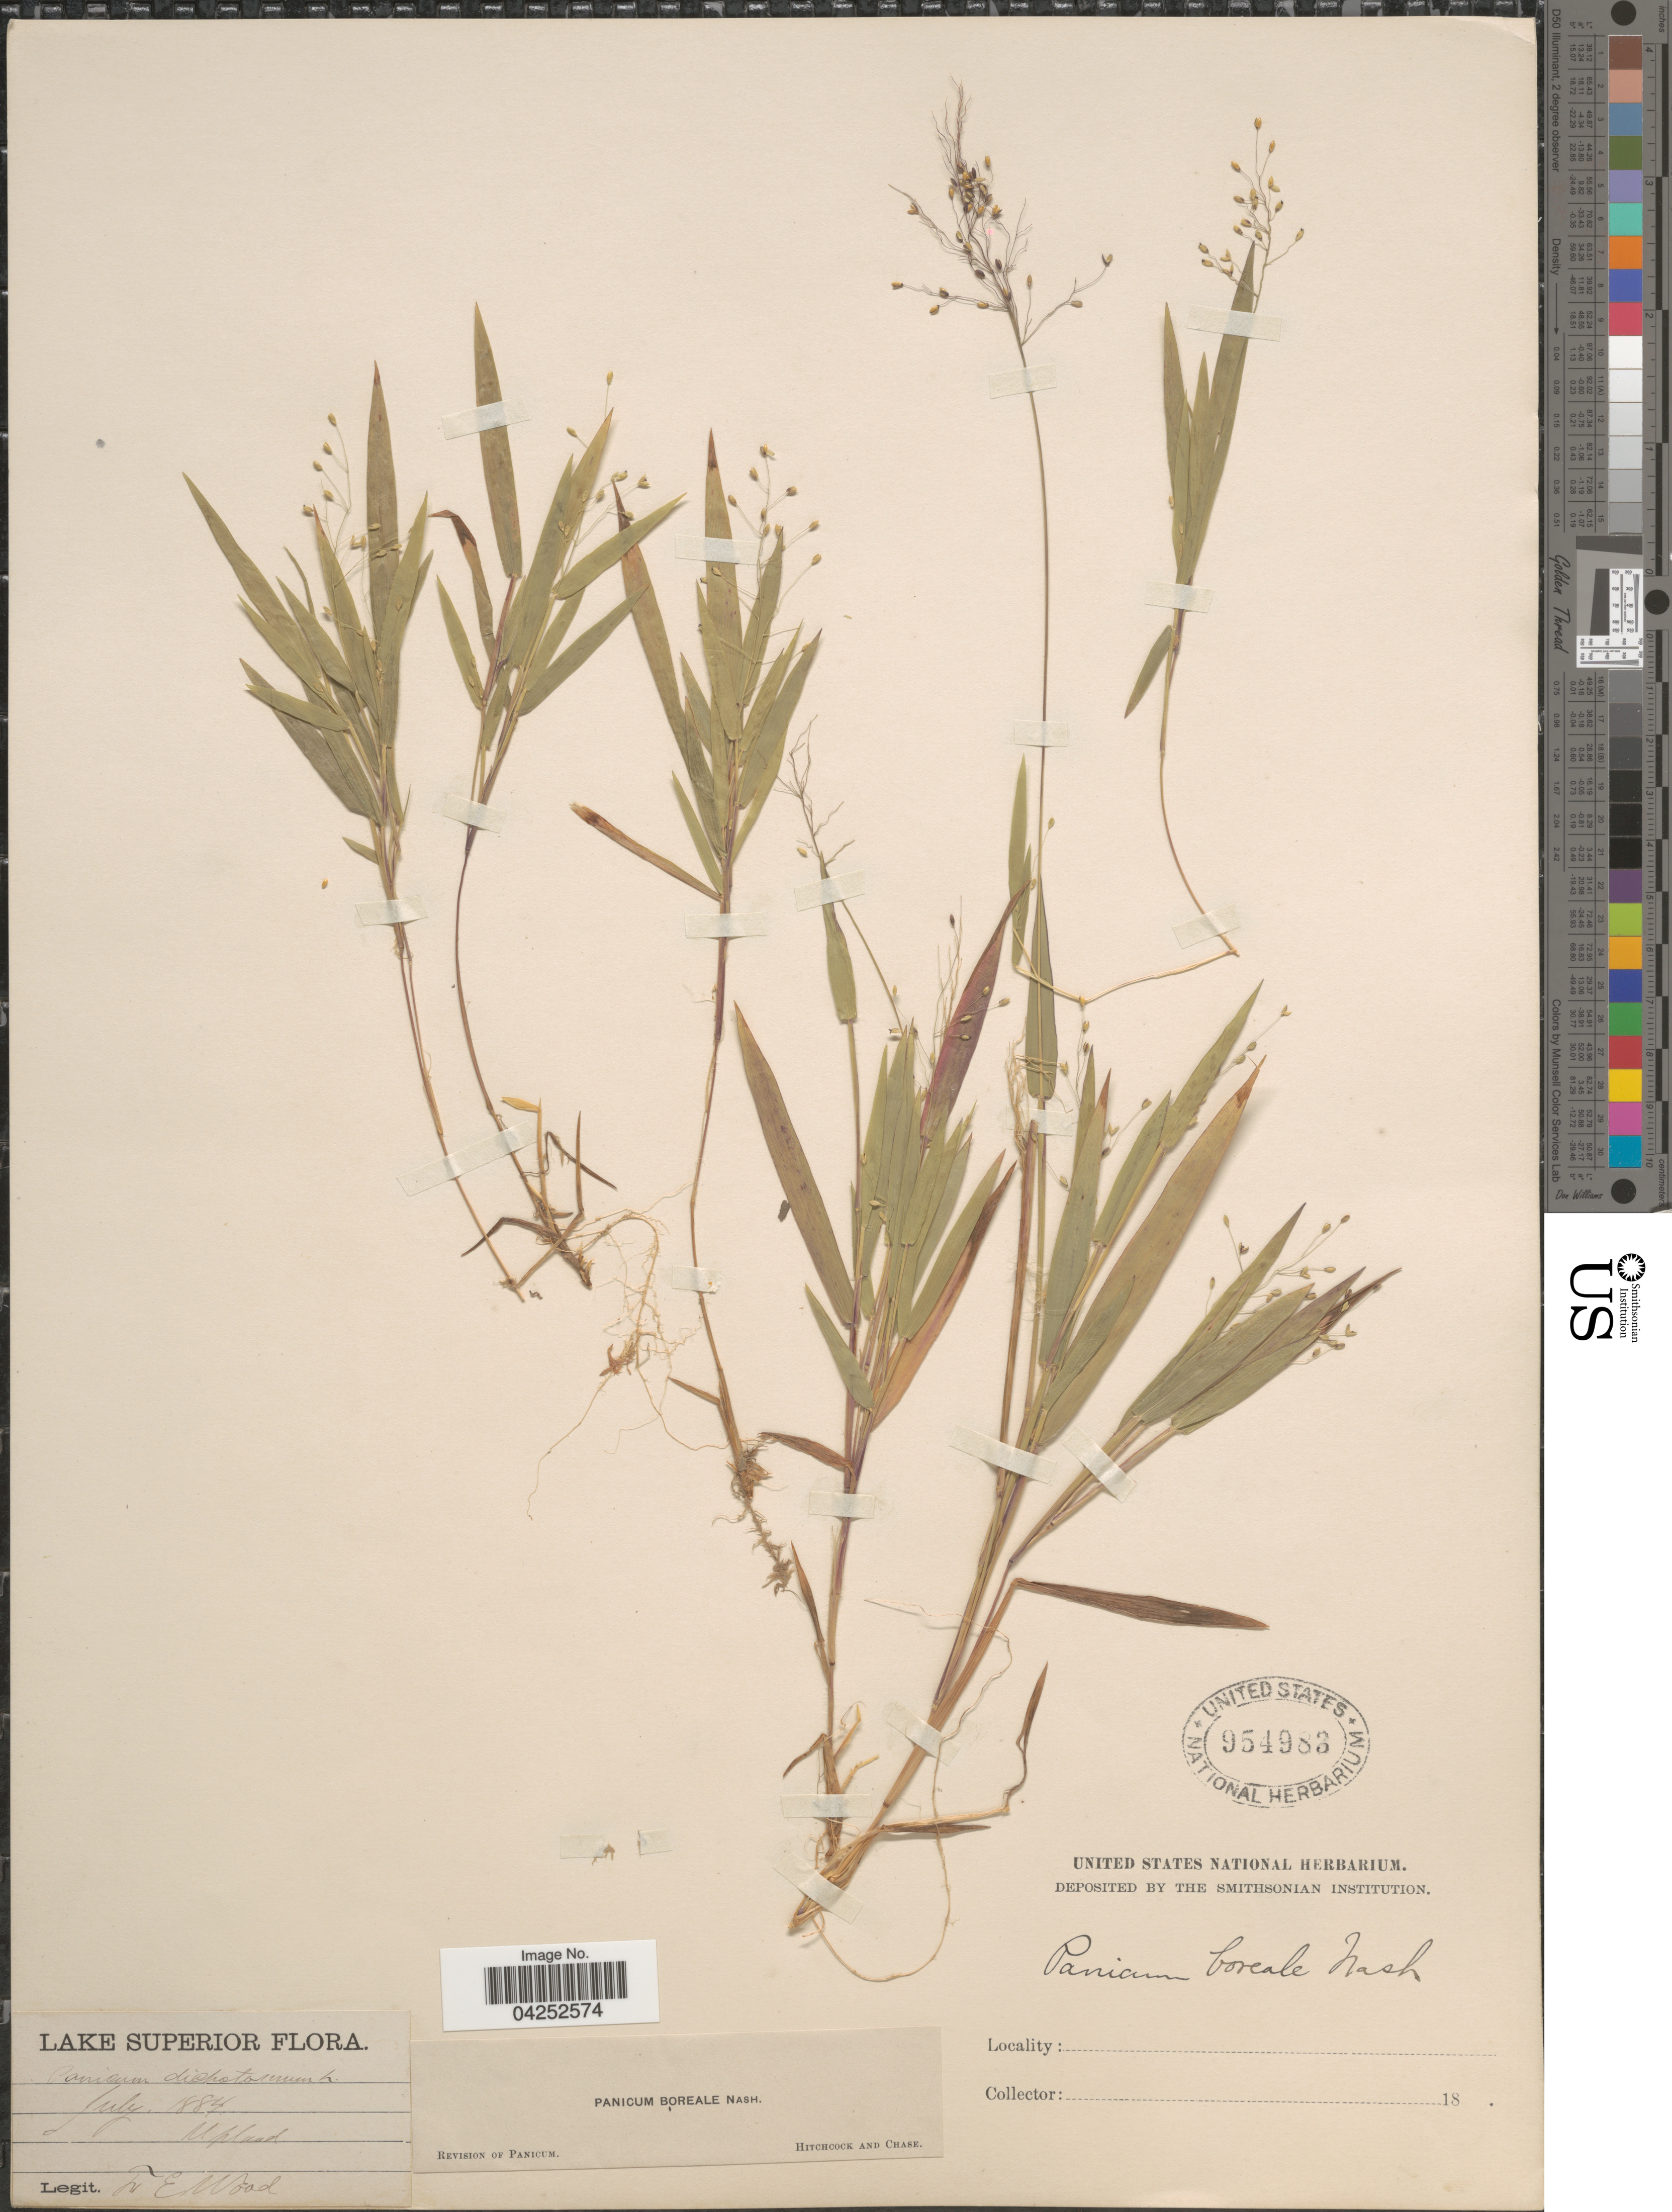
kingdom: Plantae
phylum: Tracheophyta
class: Liliopsida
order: Poales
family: Poaceae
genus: Dichanthelium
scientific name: Dichanthelium boreale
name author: (Nash) Freckmann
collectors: F. Wood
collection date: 1884-07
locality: Lake Superior. Upland.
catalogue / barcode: US 954983